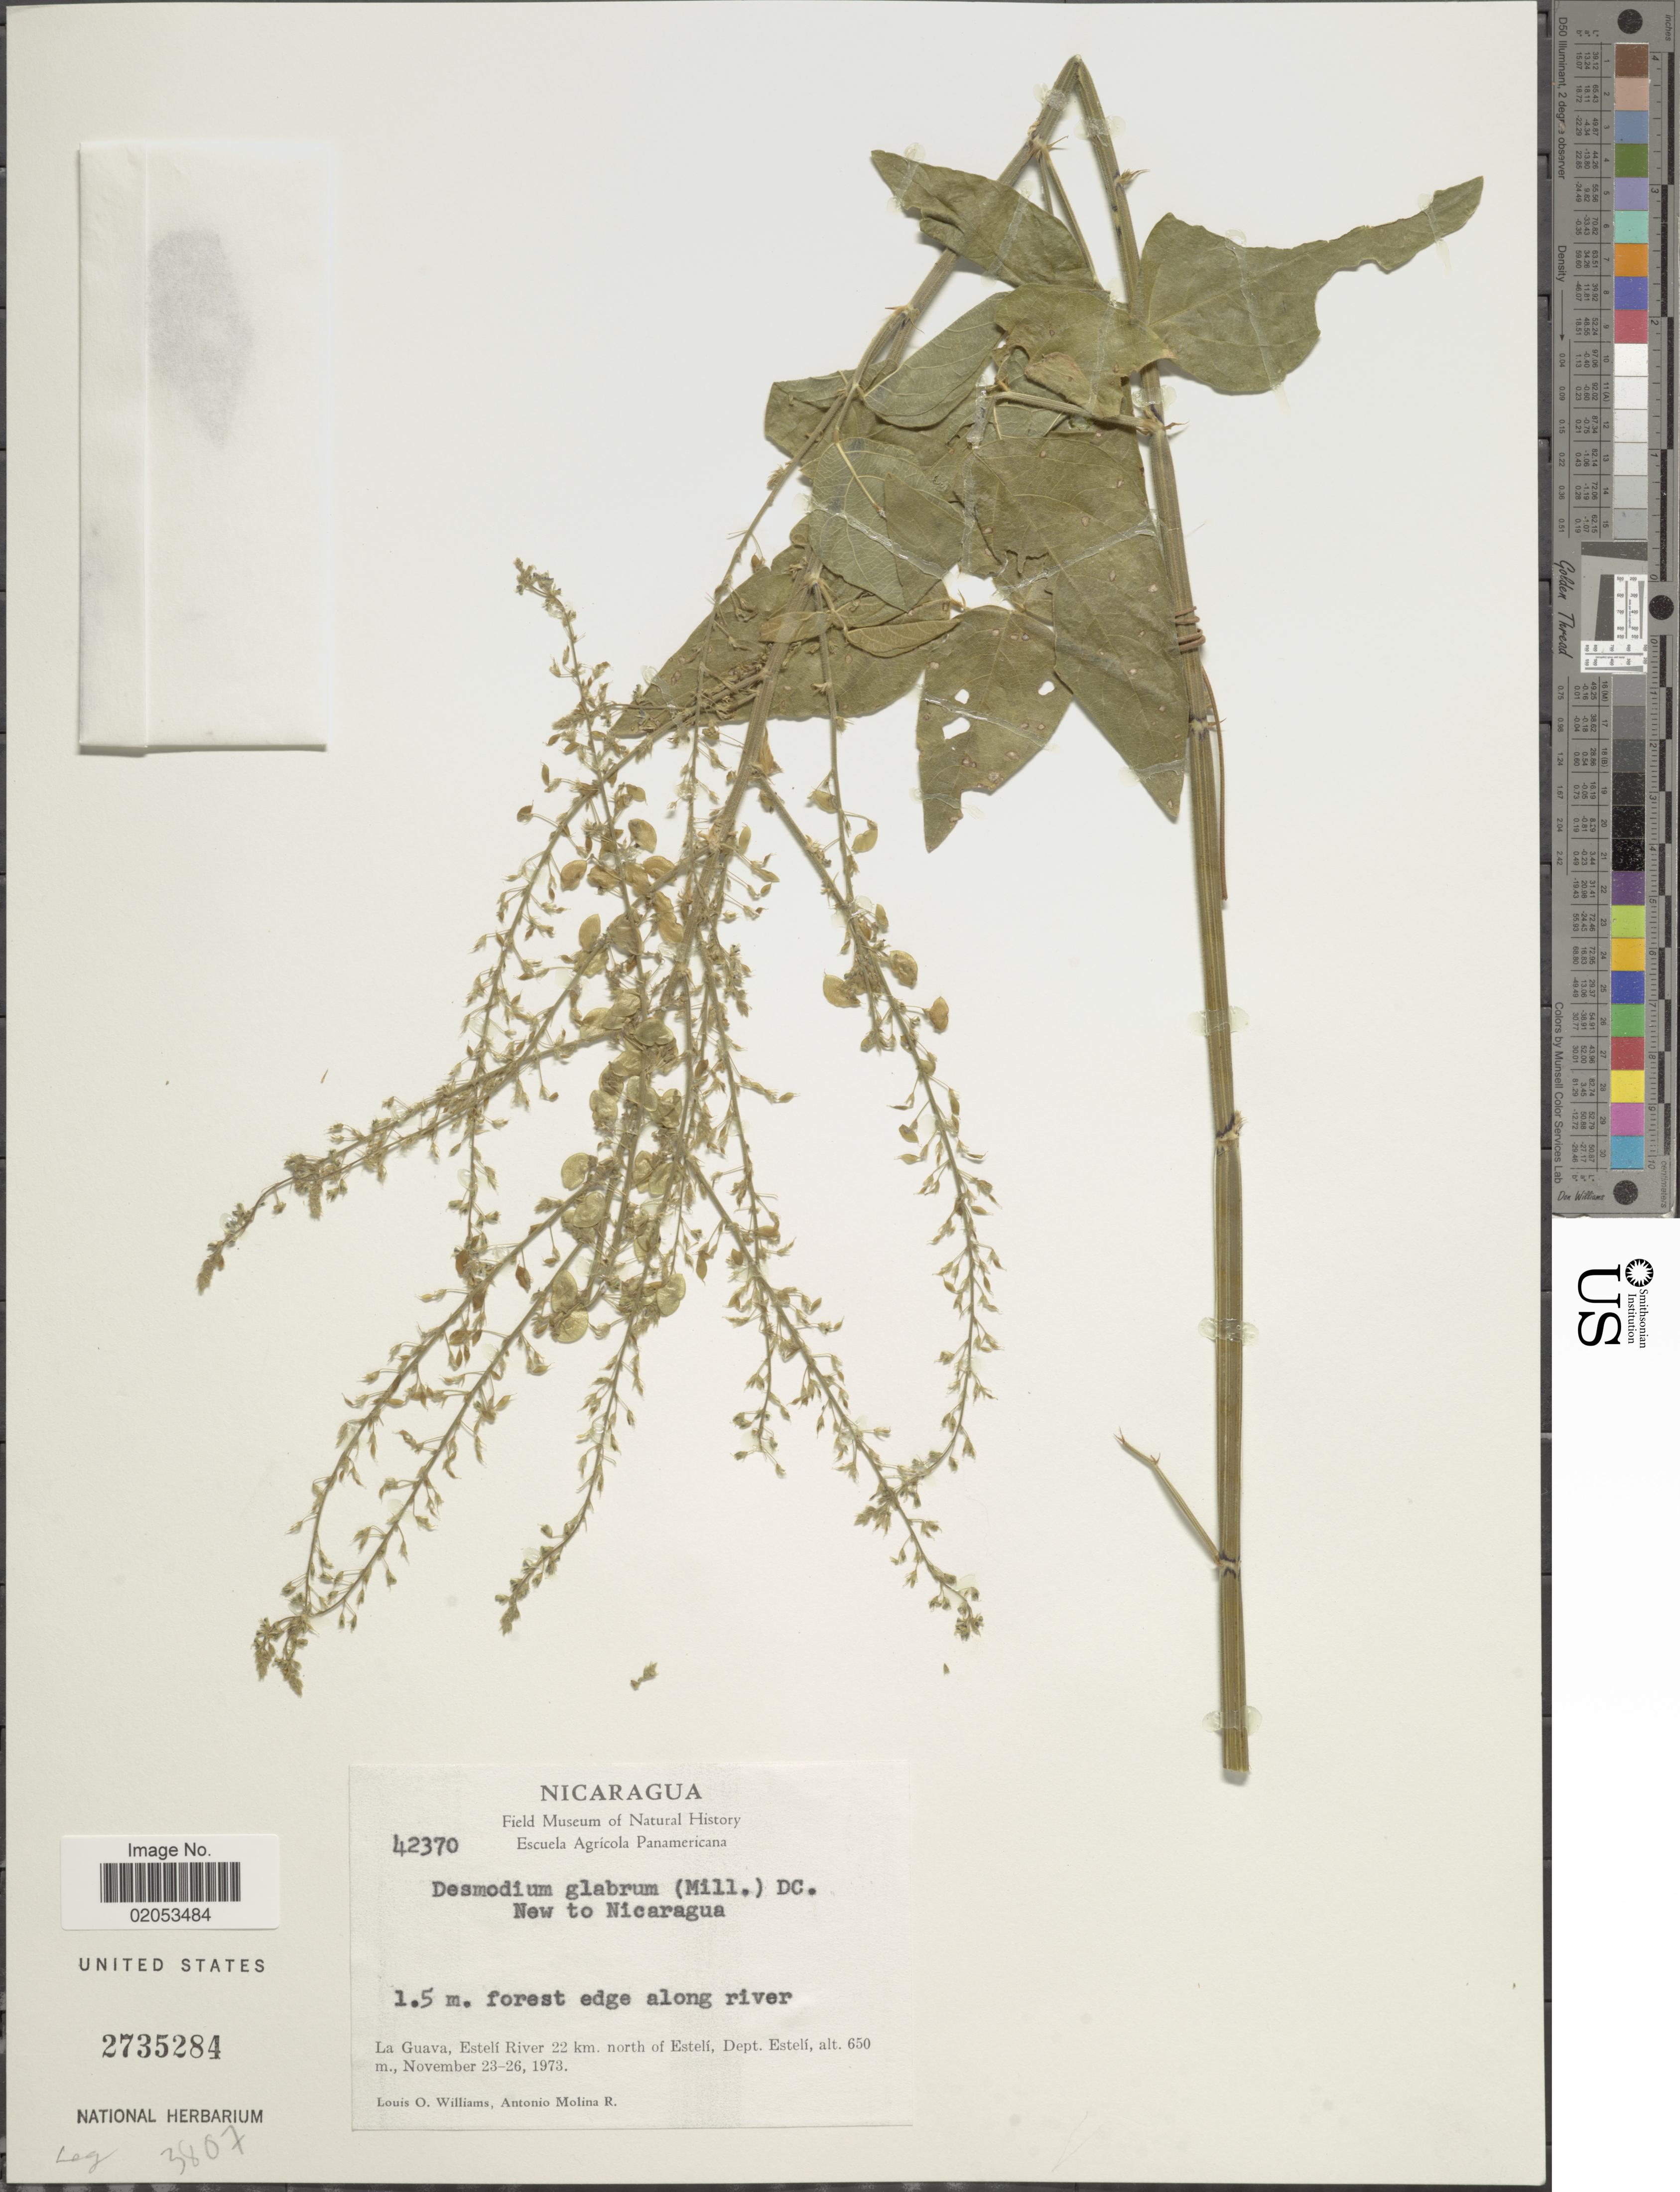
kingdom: Plantae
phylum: Tracheophyta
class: Magnoliopsida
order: Fabales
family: Fabaceae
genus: Desmodium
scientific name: Desmodium glabrum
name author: (Mill.) DC.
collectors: L. O. Williams & A. Molina R.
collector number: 42370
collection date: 1973-11-23/1973-11-26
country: Nicaragua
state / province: Esteli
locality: Forest edge along river, La Guava, Estelí River 22 km north of Estelí, Dept. Estelí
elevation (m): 650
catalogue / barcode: US 2735284